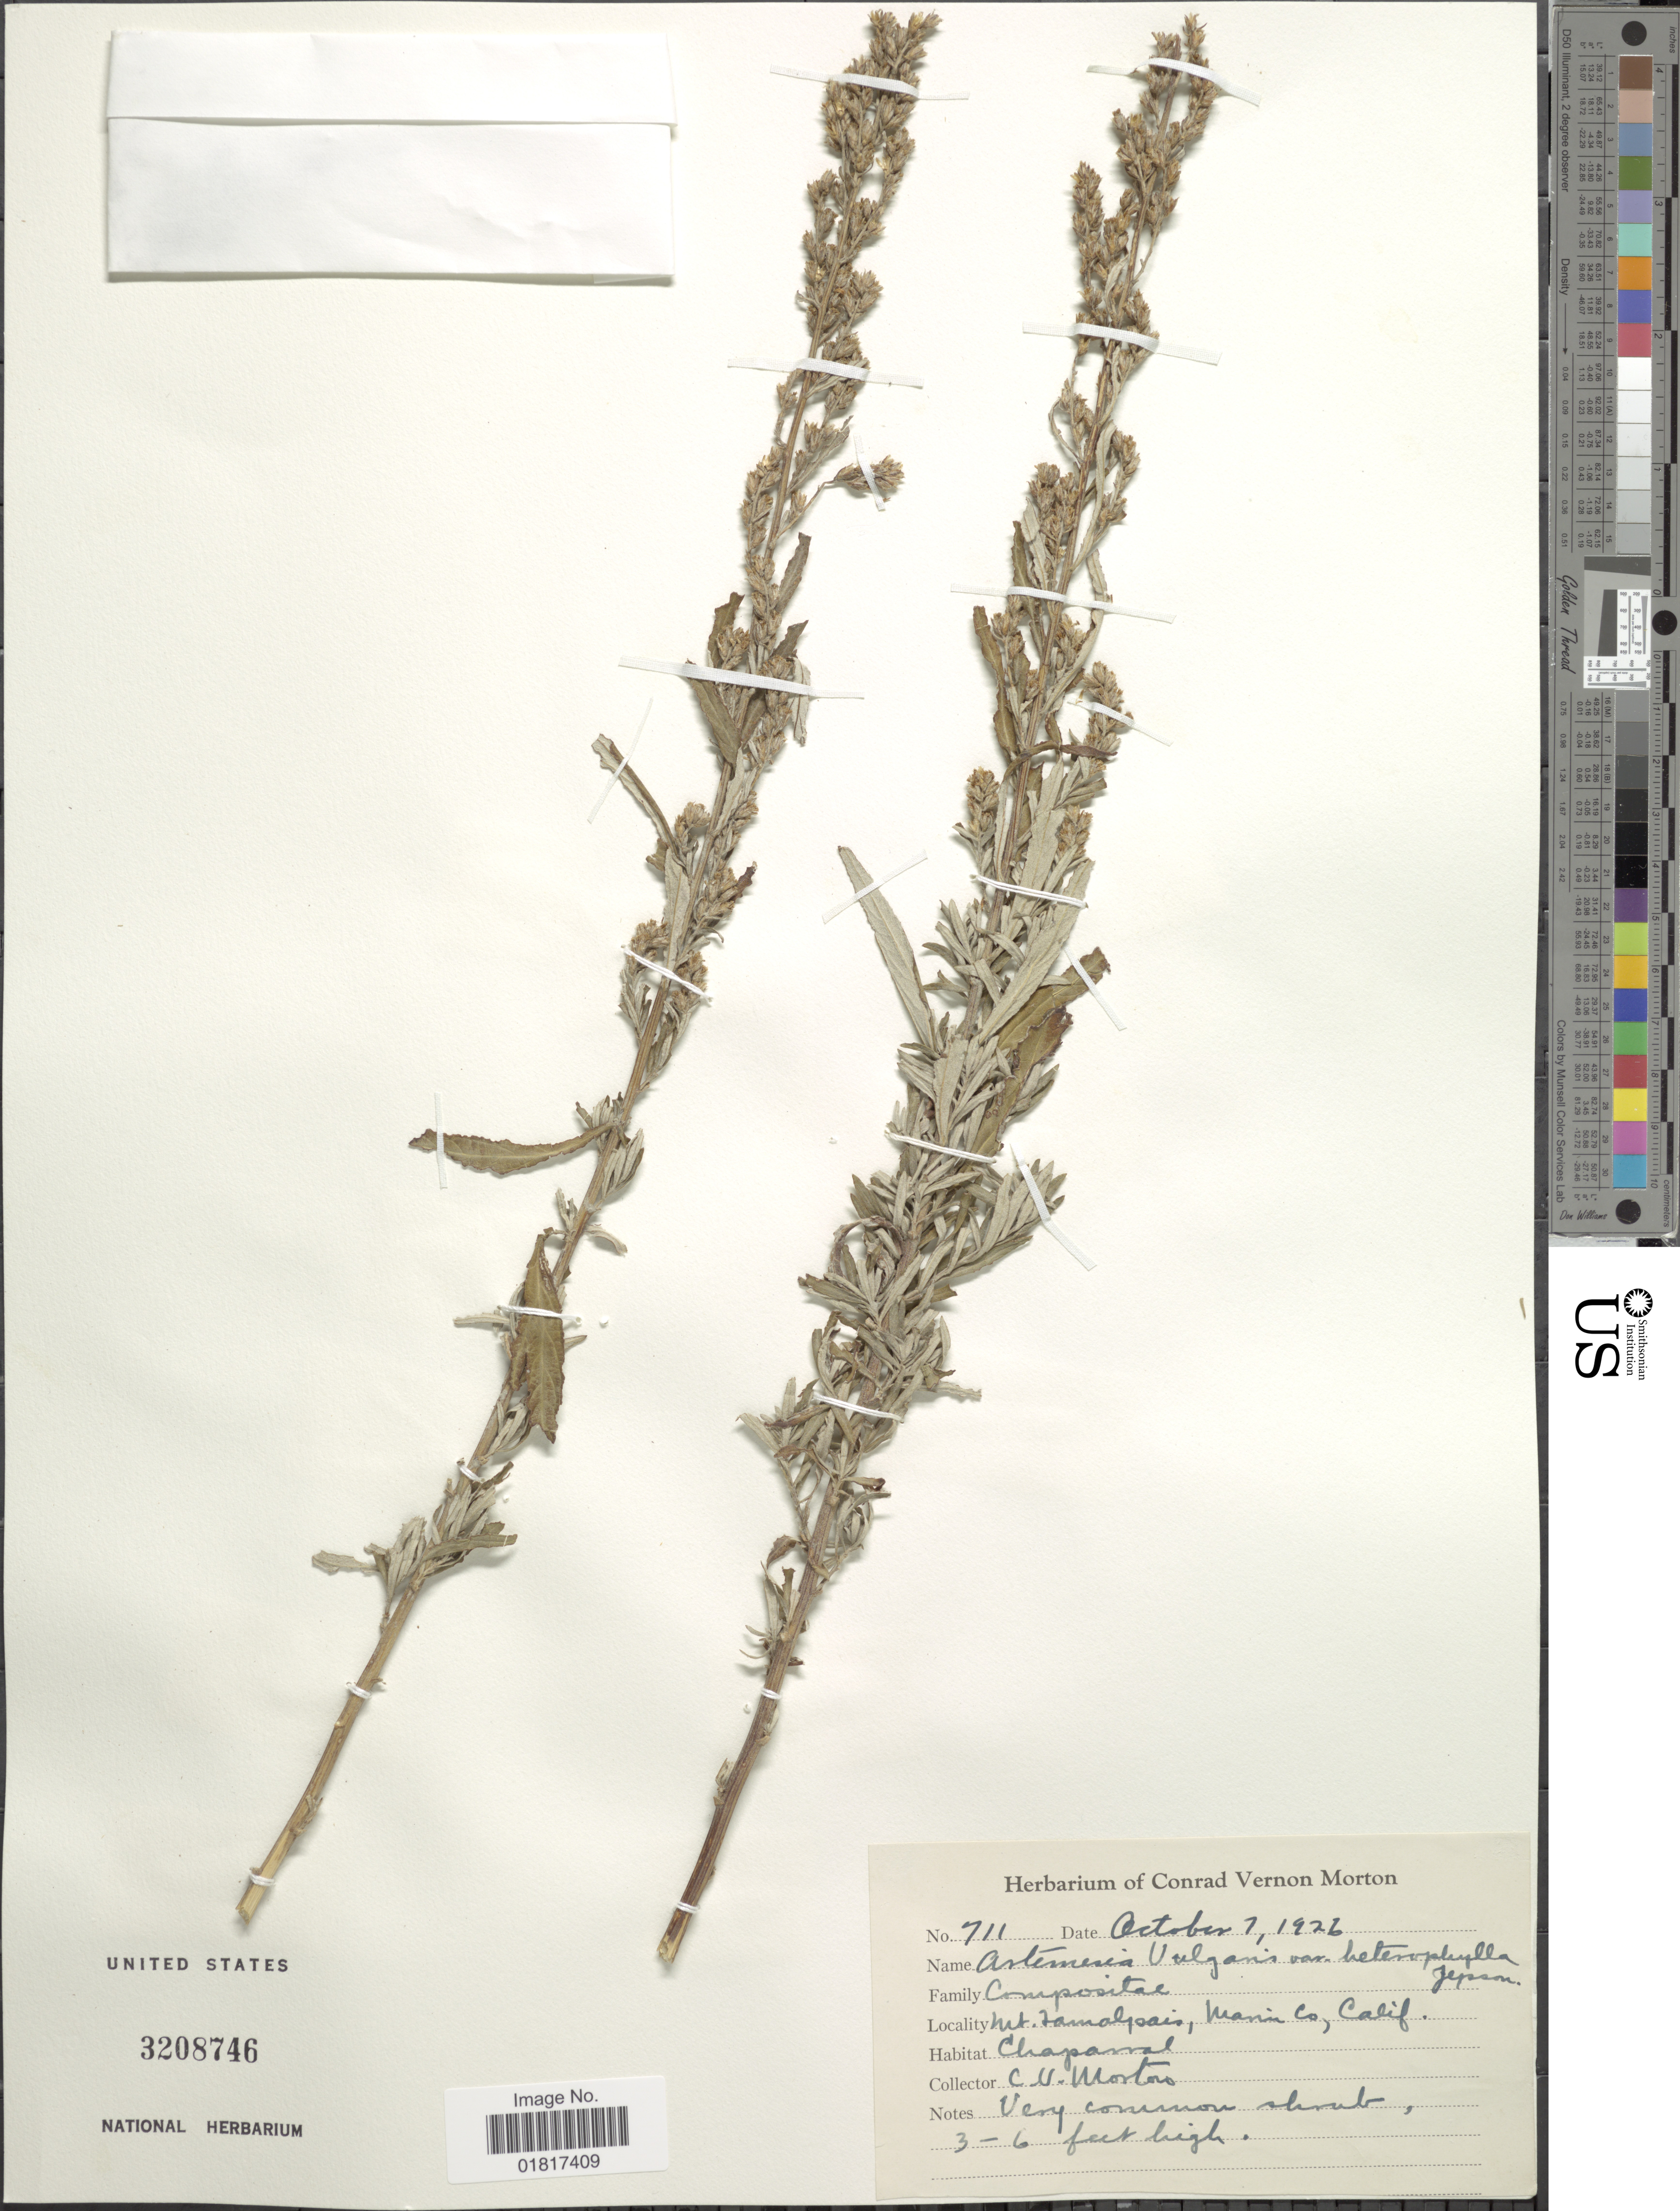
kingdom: Plantae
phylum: Tracheophyta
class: Magnoliopsida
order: Asterales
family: Asteraceae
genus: Artemisia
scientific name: Artemisia vulgaris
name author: L.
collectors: C. V. Morton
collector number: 711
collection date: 1926-10-07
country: United States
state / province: California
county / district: Marin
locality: Mt Tamalpas, Marin Co.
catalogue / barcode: US 3208746